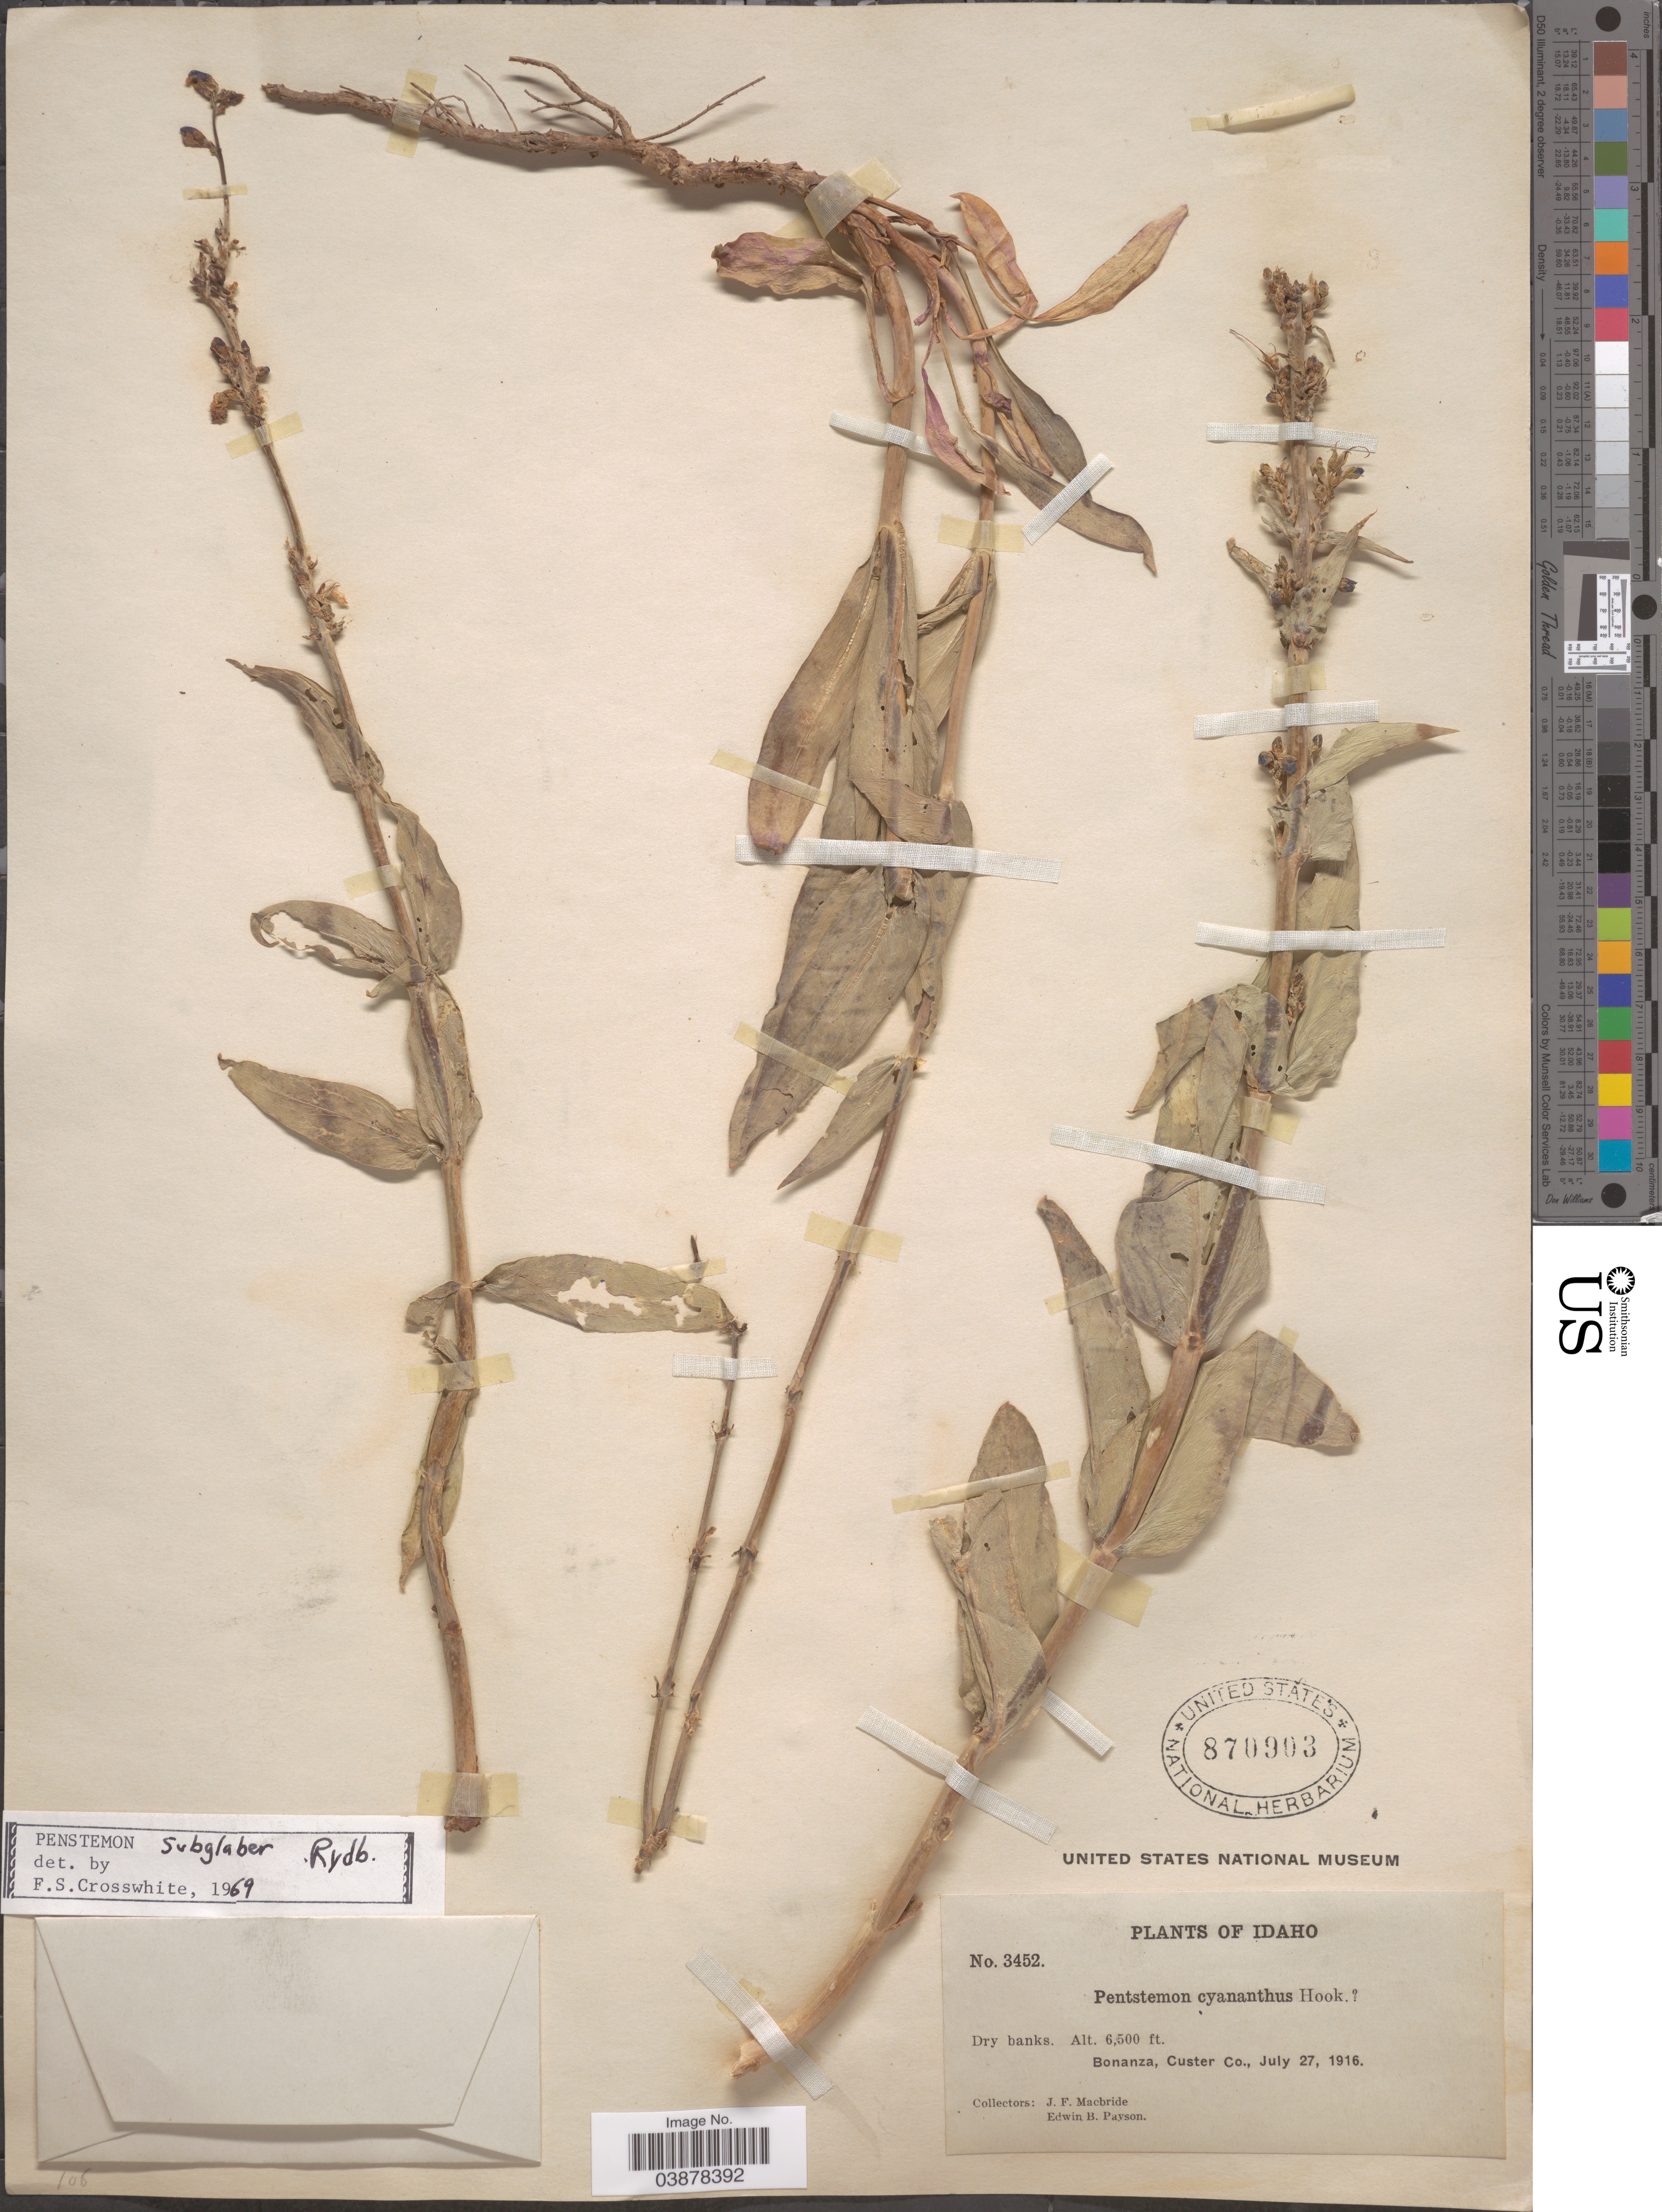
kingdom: Plantae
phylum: Tracheophyta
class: Magnoliopsida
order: Lamiales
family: Plantaginaceae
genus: Penstemon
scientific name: Penstemon subglaber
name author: Rydb.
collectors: J. F. Macbride & E. B. Payson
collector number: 3452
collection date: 1916-07-27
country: United States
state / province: Idaho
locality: Bonanza, Custer Co.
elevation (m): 1981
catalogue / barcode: US 870903